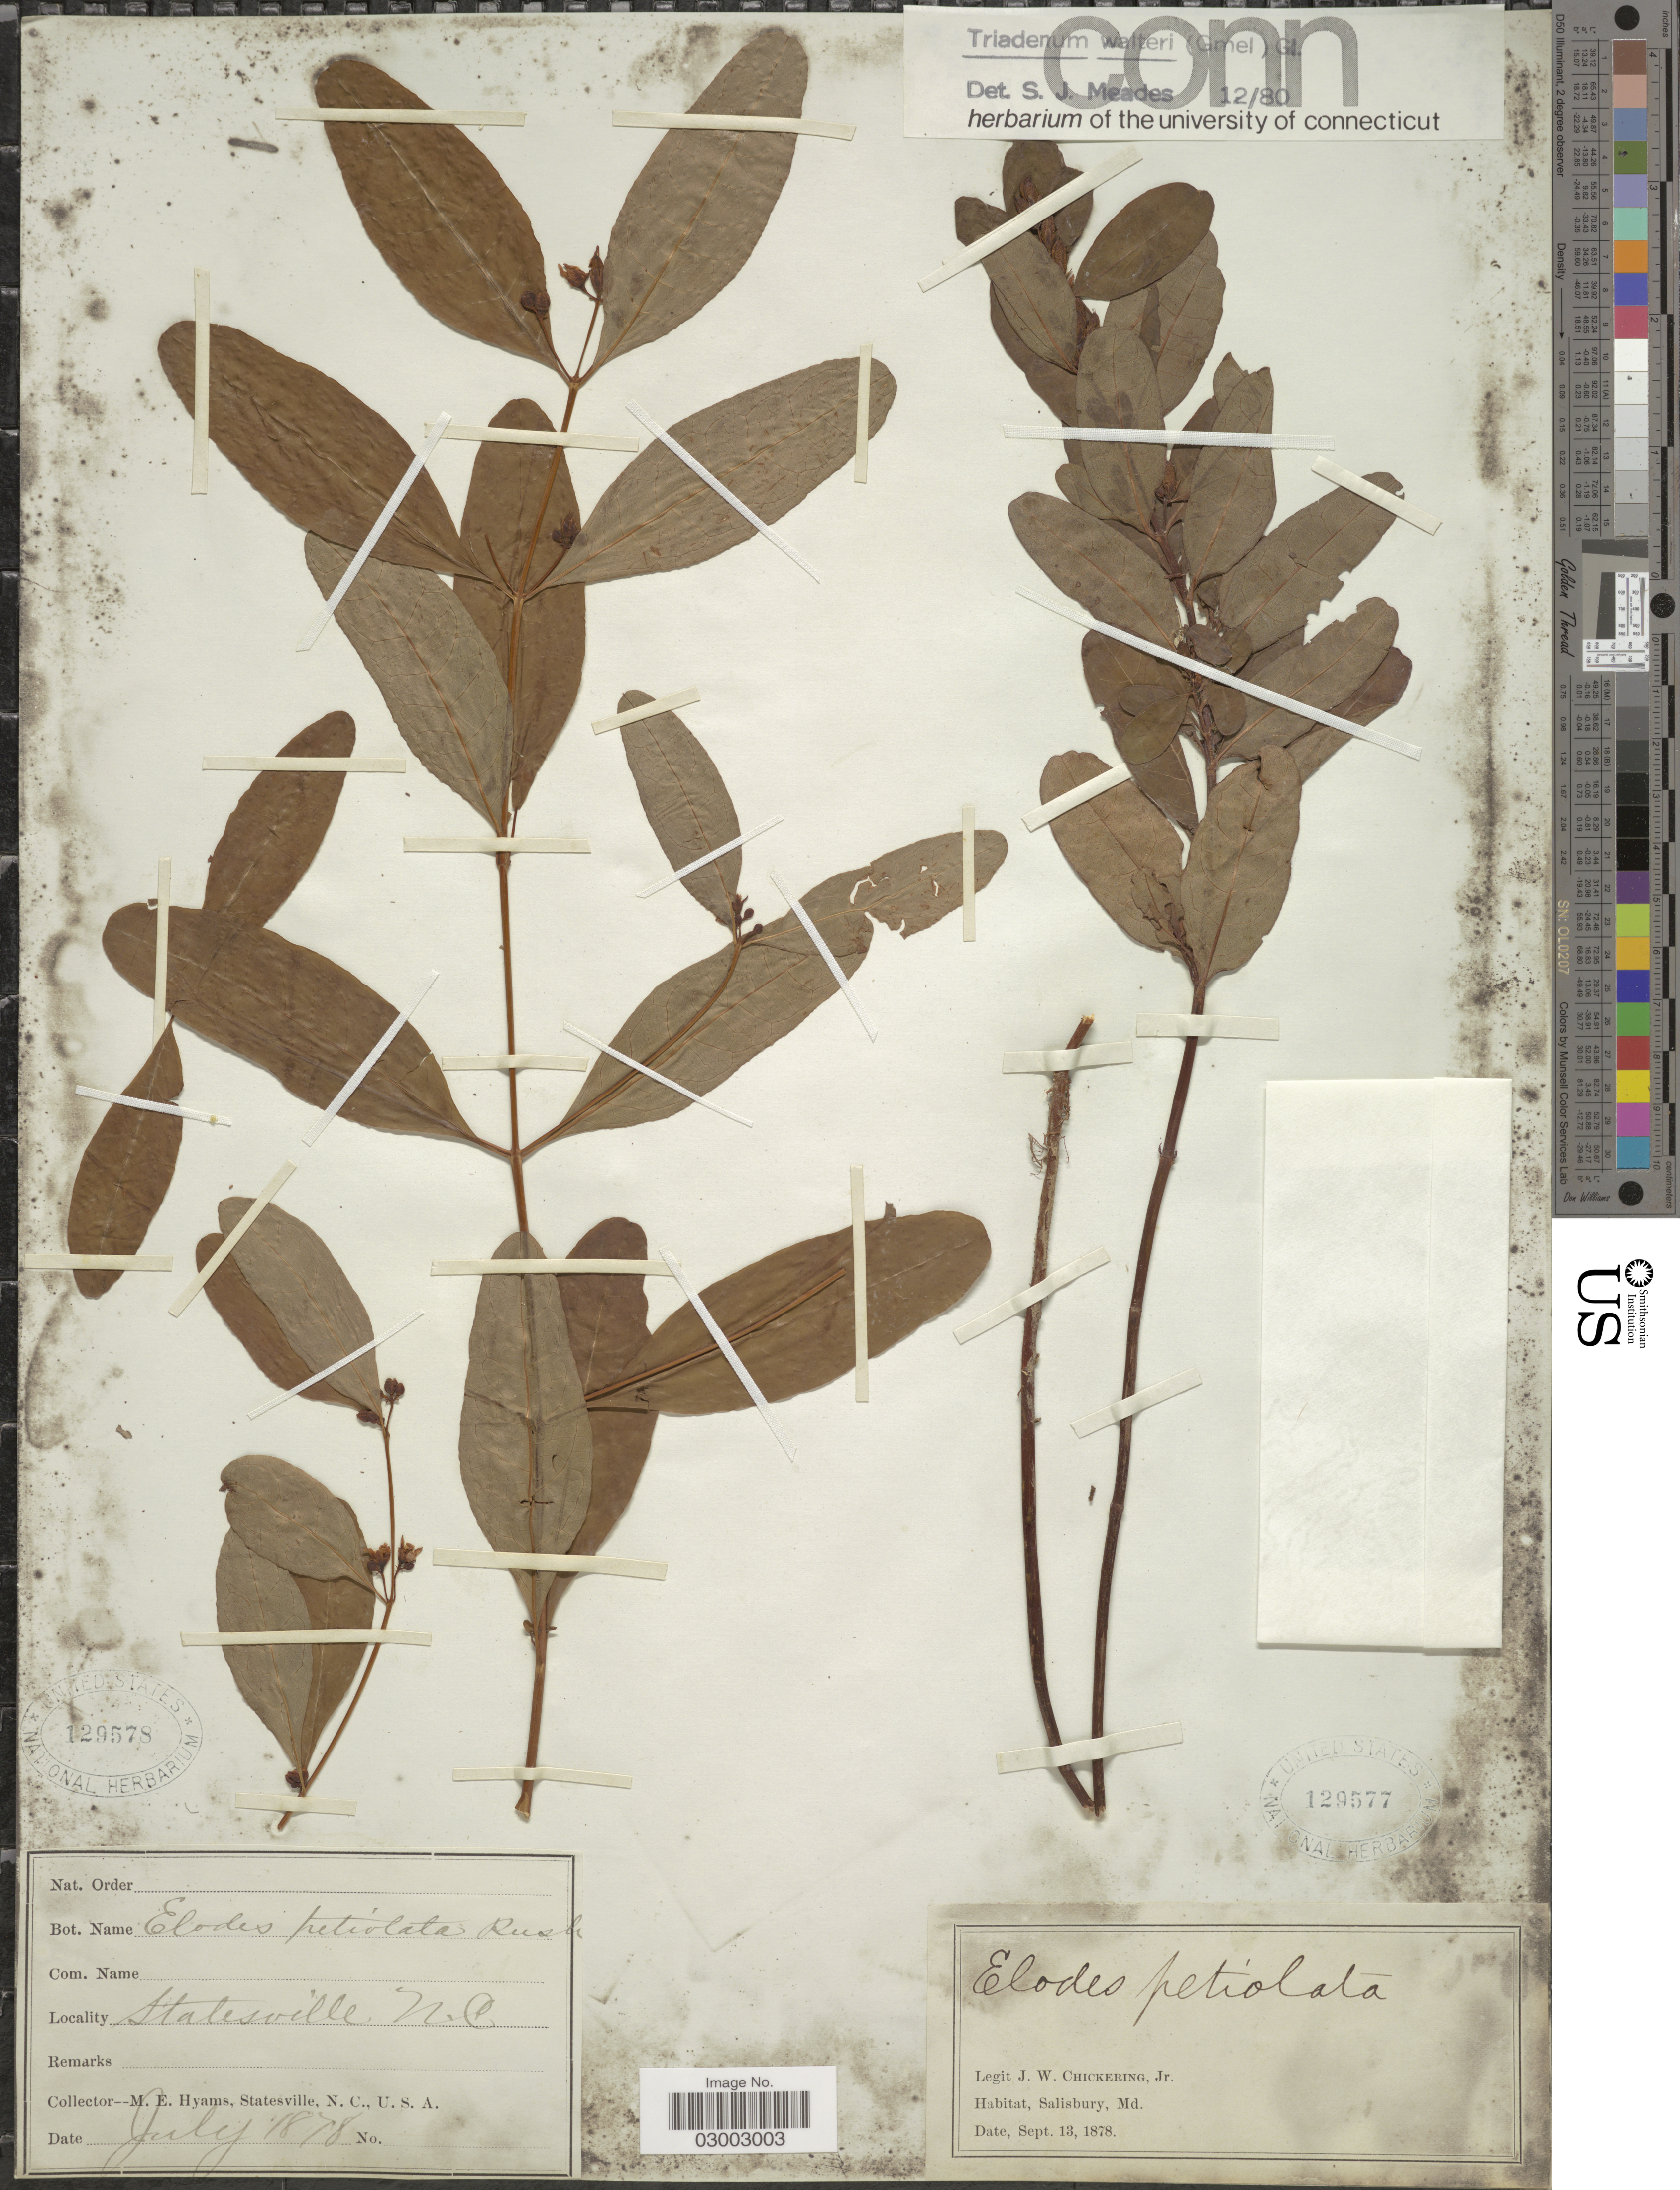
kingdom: Plantae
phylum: Tracheophyta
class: Magnoliopsida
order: Malpighiales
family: Hypericaceae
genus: Hypericum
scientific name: Hypericum walteri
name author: J.F. Gmel.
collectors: J. W. Chickering Jr.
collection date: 1878-09-13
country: United States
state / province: Maryland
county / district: Wicomico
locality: Salisbury, Md.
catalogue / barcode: US 129577